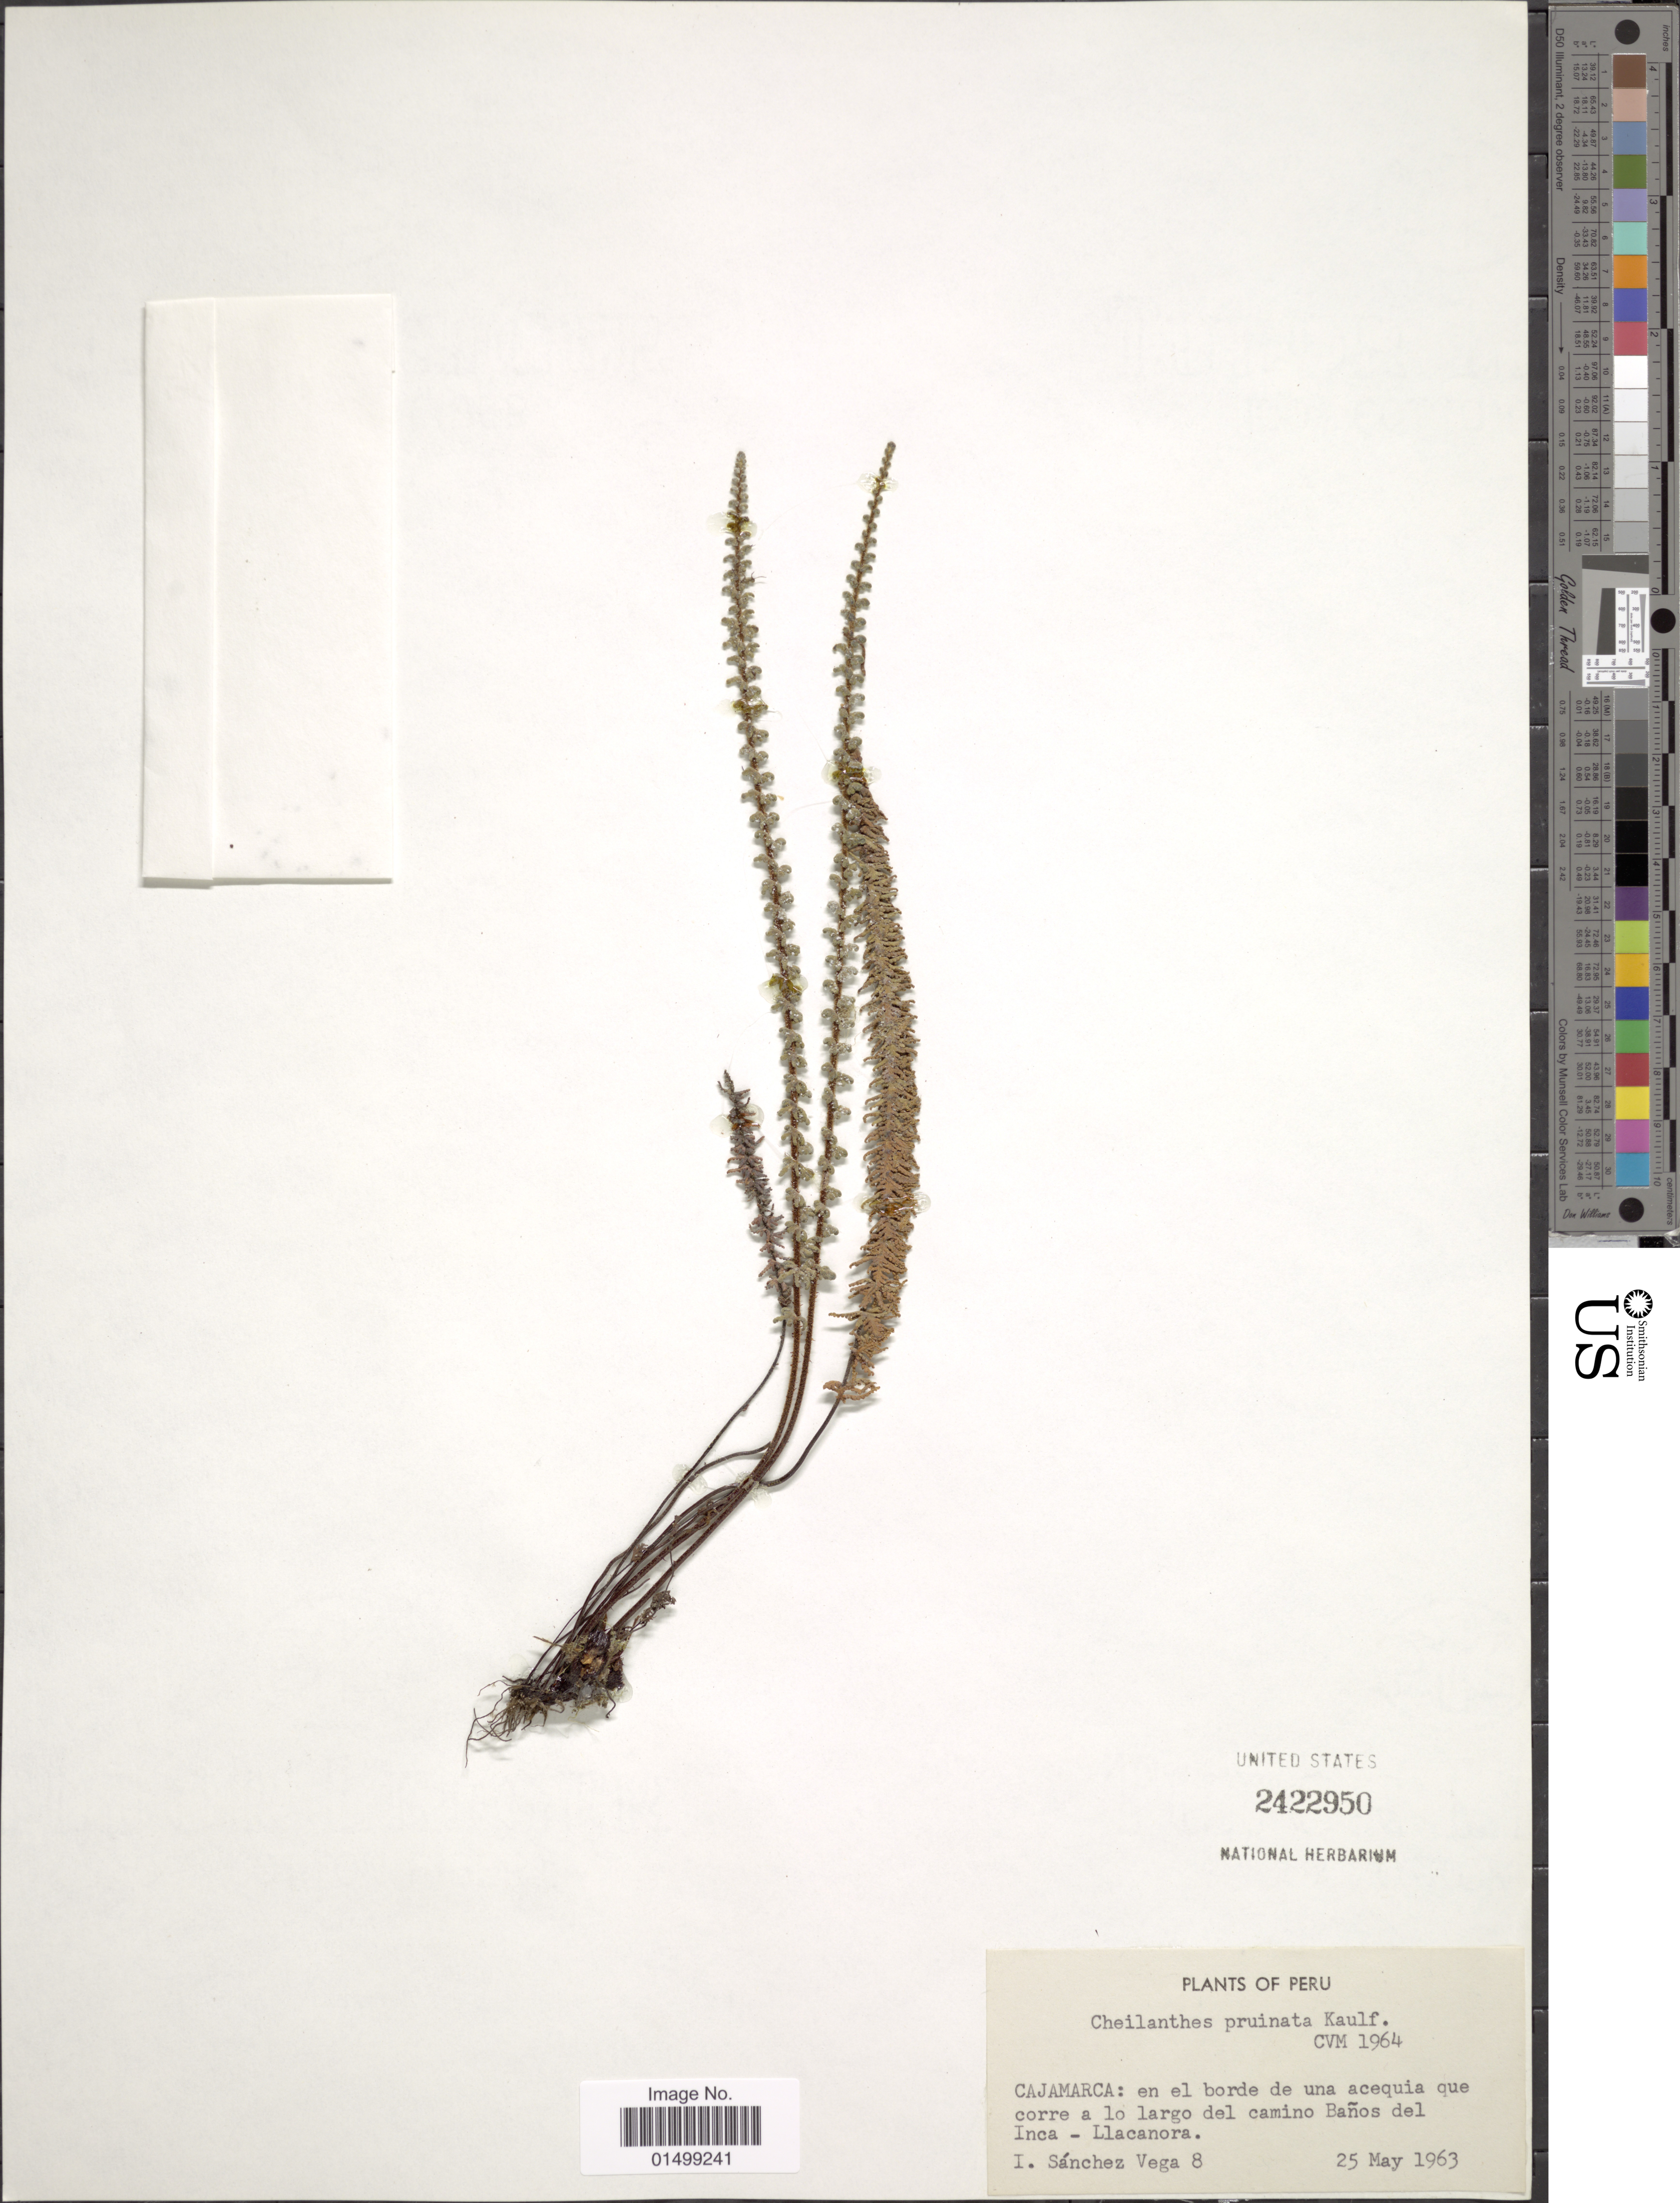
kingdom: Plantae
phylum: Tracheophyta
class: Polypodiopsida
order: Polypodiales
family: Pteridaceae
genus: Cheilanthes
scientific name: Cheilanthes pruinata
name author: Kaulf.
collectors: I. Sánchez Vega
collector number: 8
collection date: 1963-05-25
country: Peru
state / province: Cajamarca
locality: En el borde de una acequia que corre a lo largo del camino Baños del Inca-Llacanora.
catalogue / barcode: US 2422950